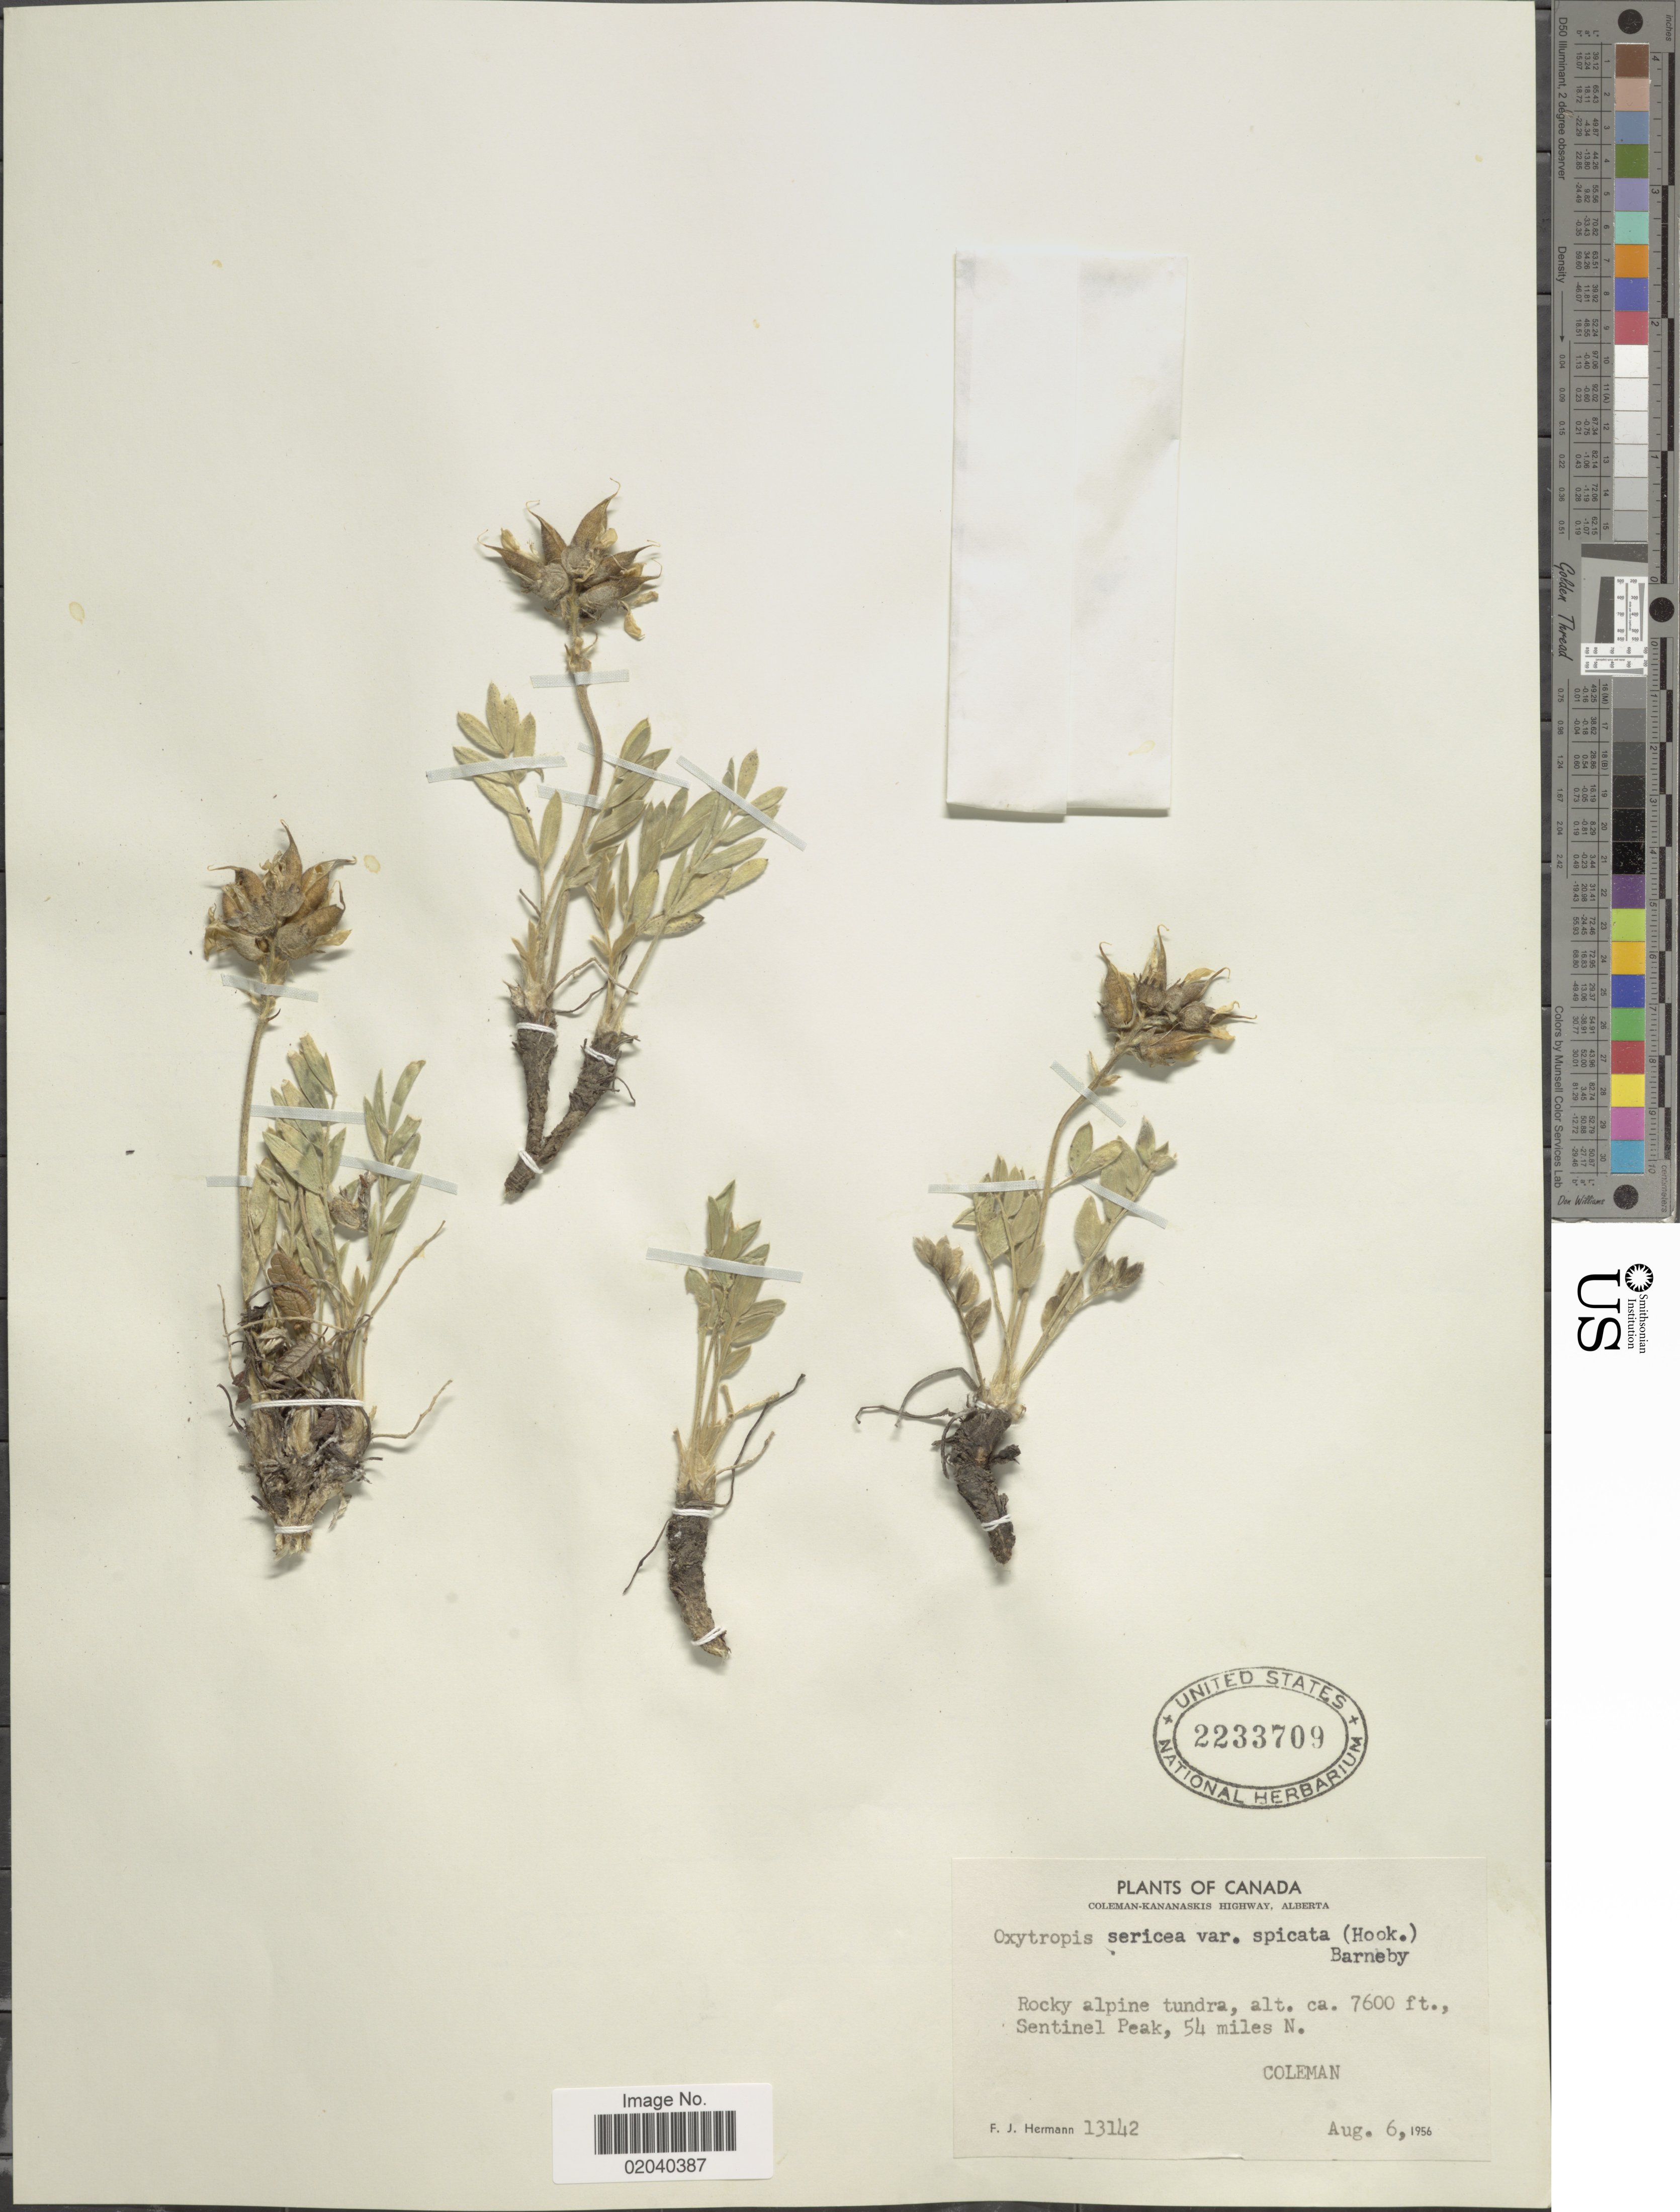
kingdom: Plantae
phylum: Tracheophyta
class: Magnoliopsida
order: Fabales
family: Fabaceae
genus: Oxytropis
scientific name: Oxytropis sericea var. spicata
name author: (Hook.) Barneby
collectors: F. J. Hermann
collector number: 13142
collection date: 1956-08-06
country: Canada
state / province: Alberta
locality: Coleman-Kananaskis Highway. Rocky alpine tundra, Sentinel Peak, 54 miles N. Coleman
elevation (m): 2316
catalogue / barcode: US 2233709